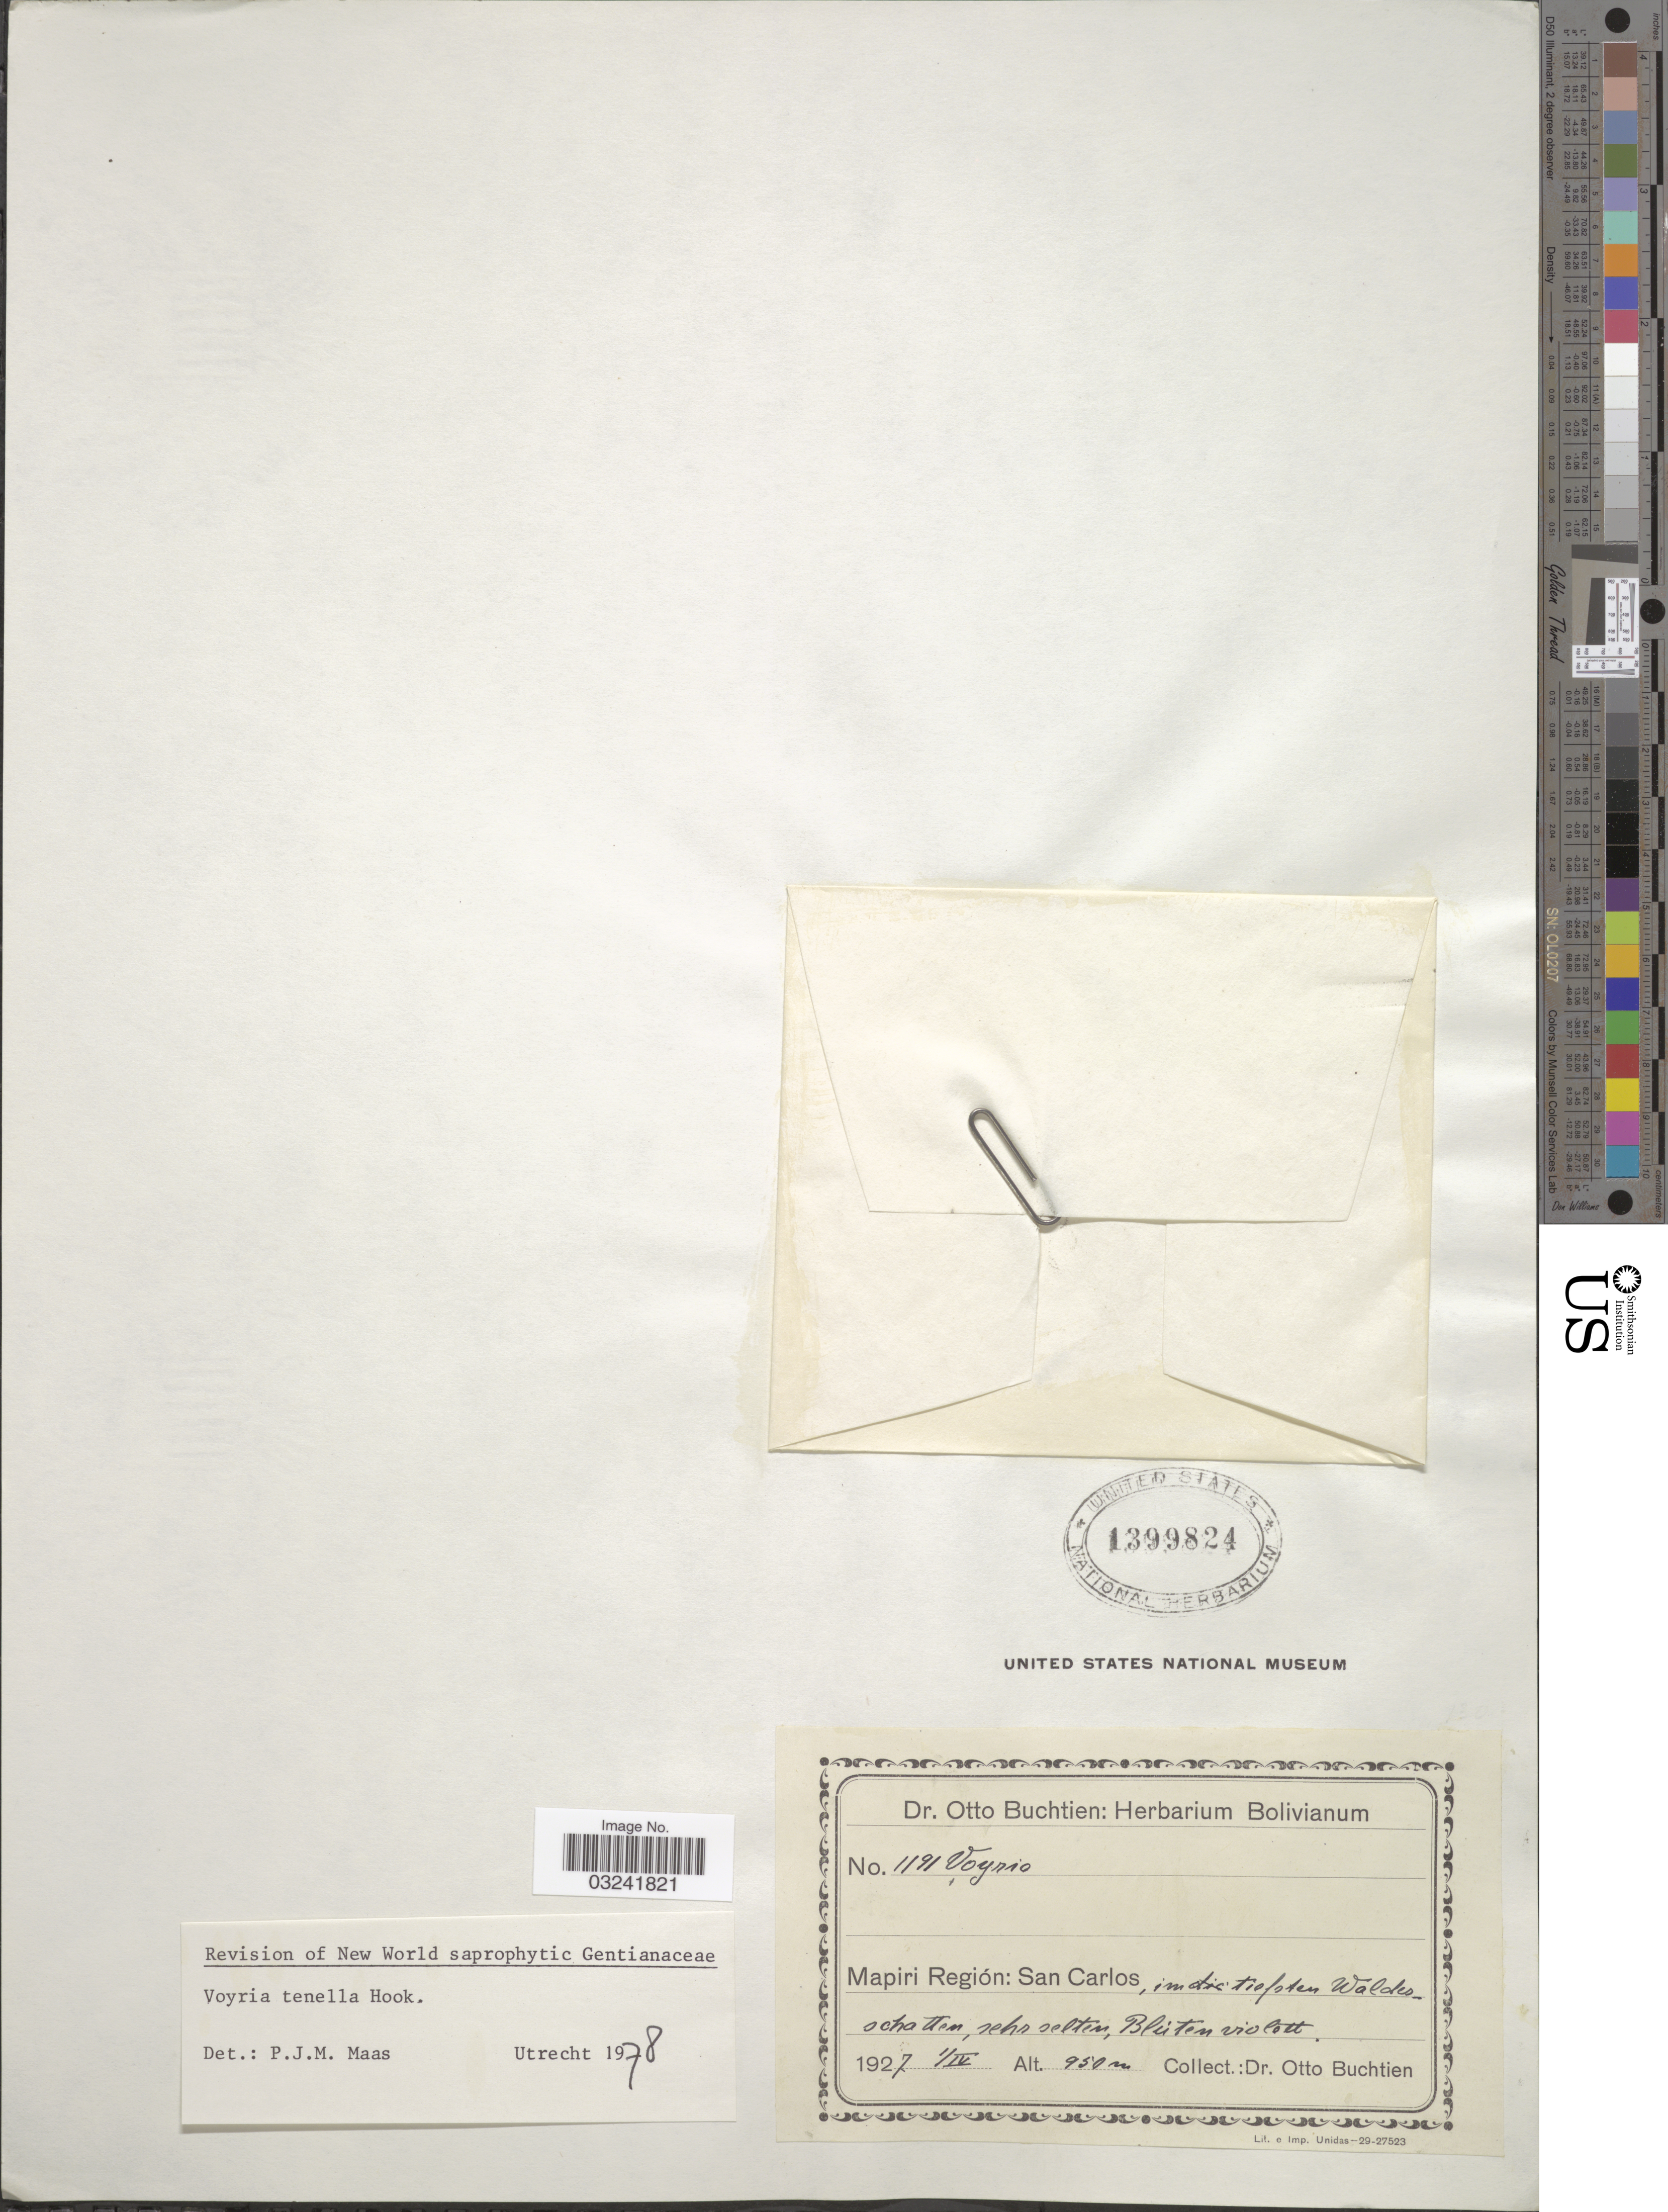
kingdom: Plantae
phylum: Tracheophyta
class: Magnoliopsida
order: Gentianales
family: Gentianaceae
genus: Voyria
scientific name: Voyria tenella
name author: Guilding ex Hook.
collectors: O. Buchtien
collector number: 1191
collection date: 1927-04-01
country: Bolivia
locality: Mapiri Región: San Carlos.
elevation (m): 950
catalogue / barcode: US 1399824